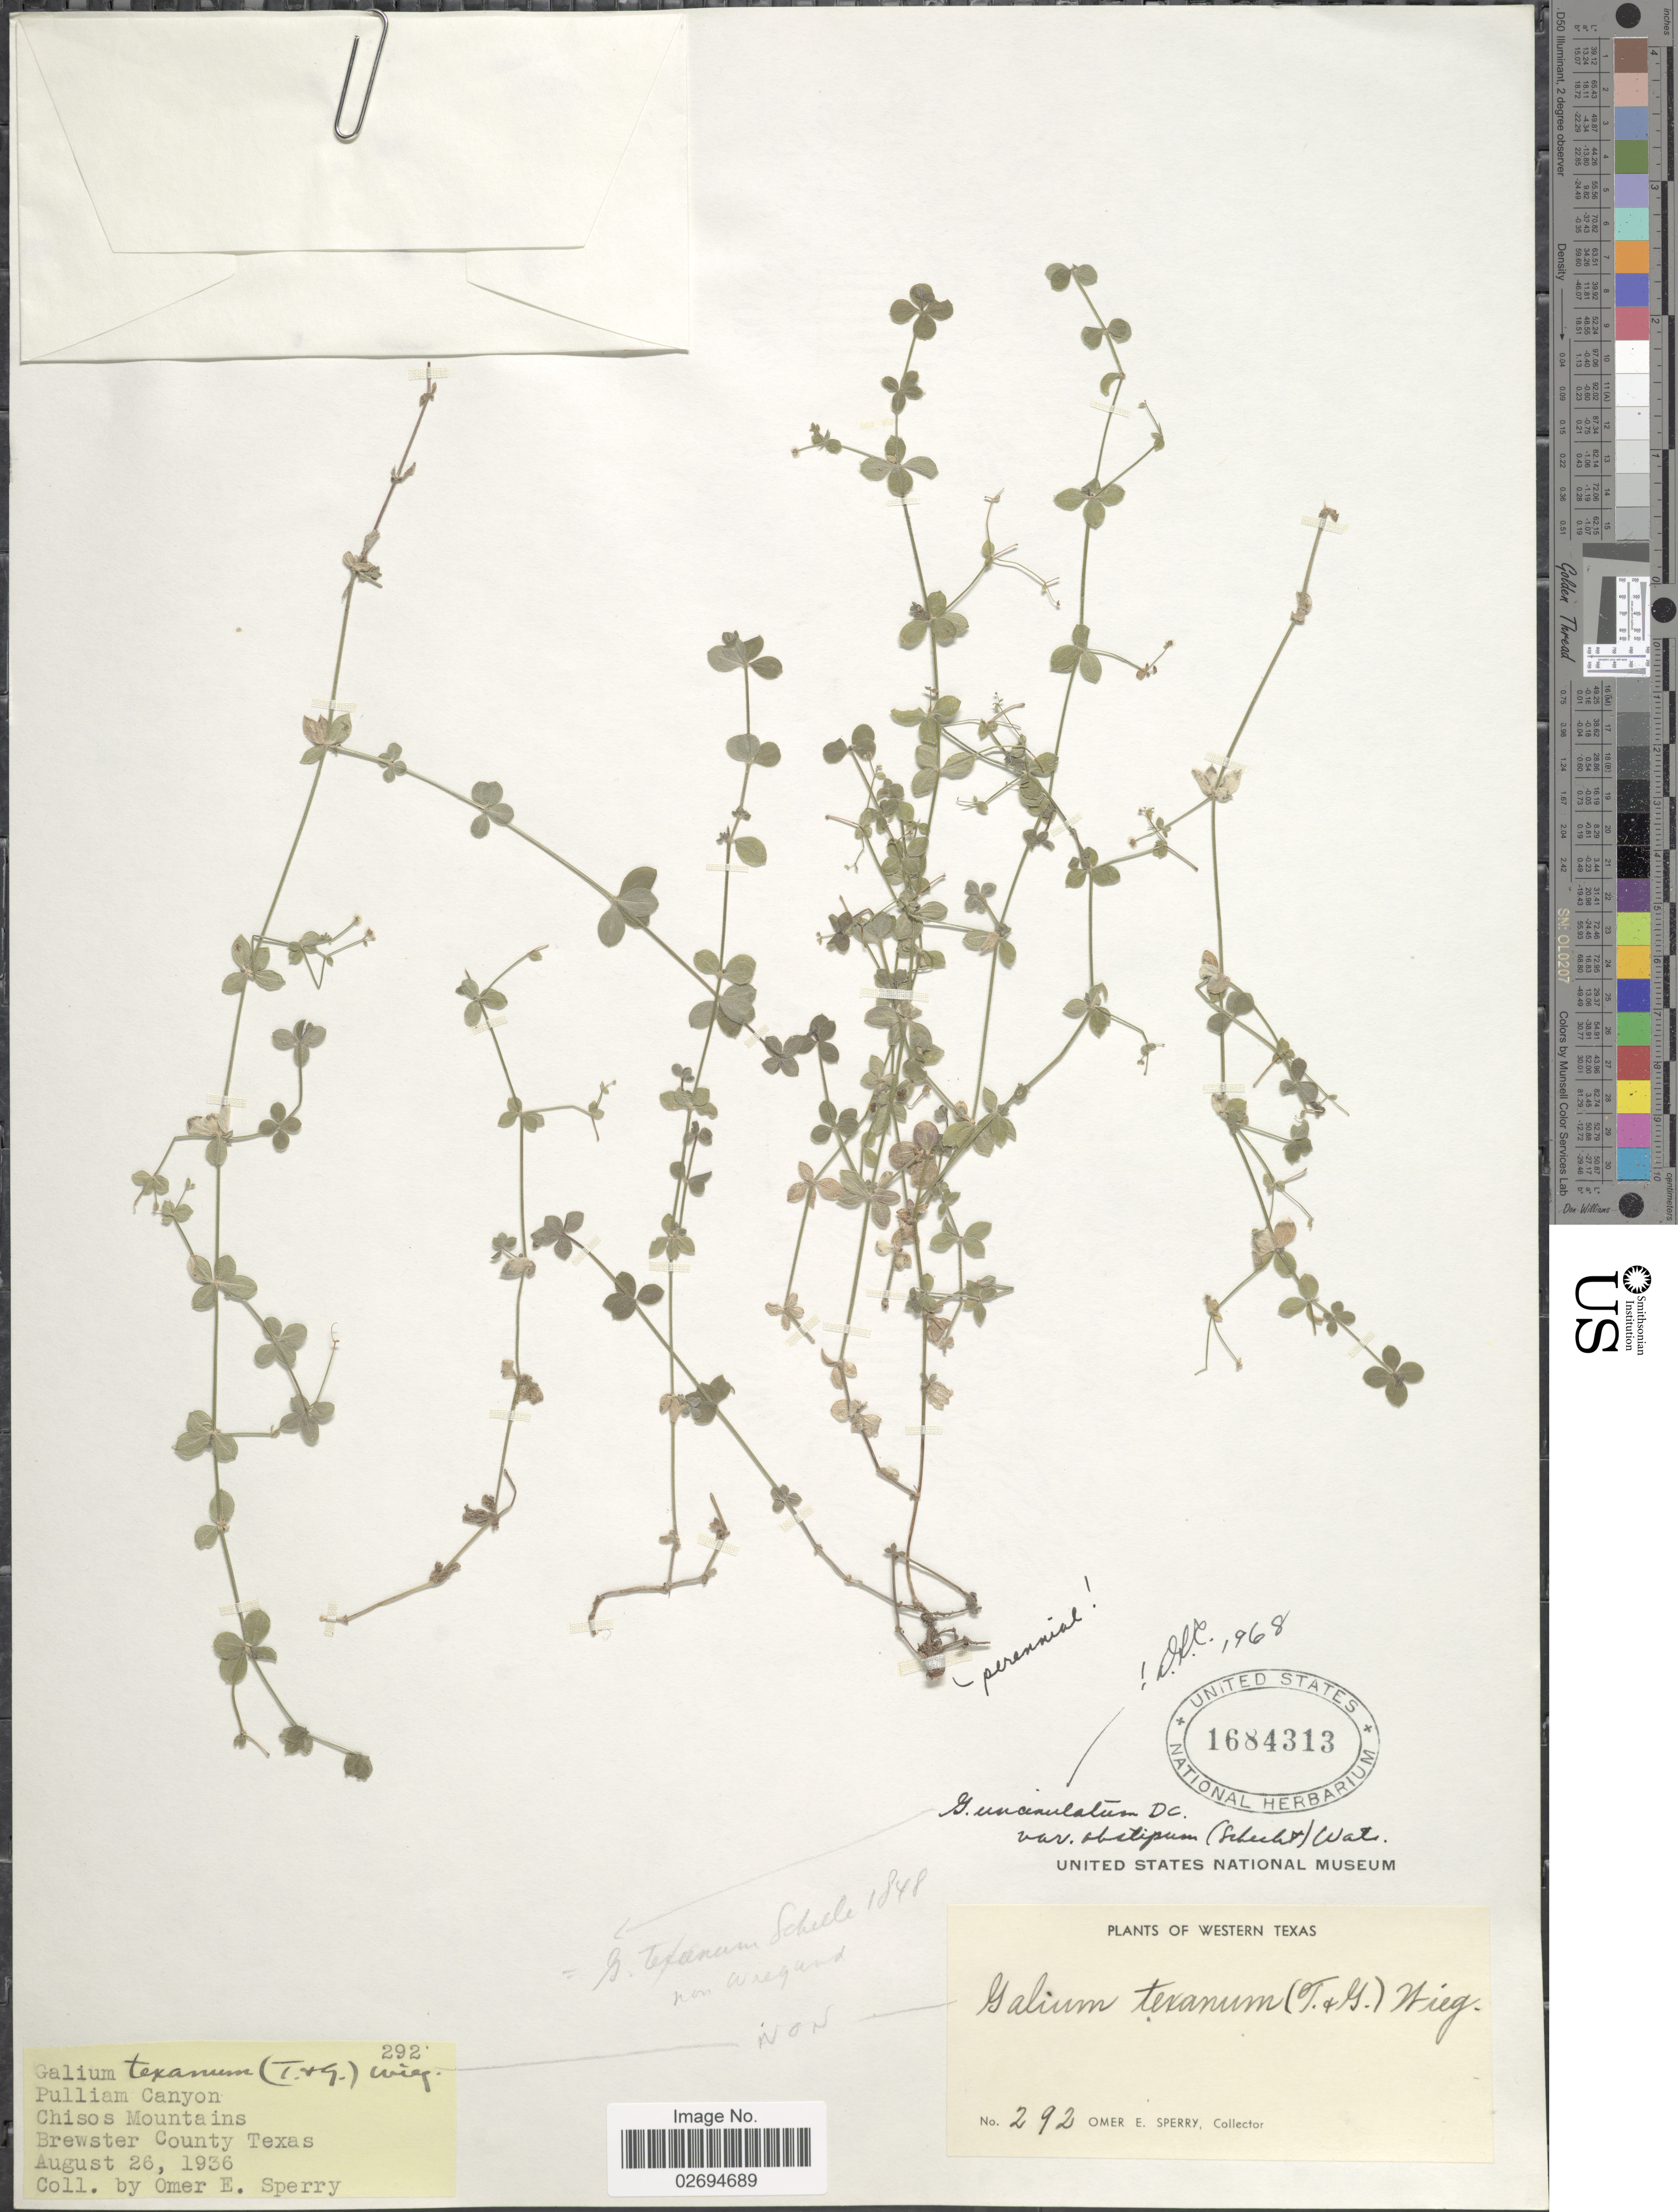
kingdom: Plantae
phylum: Tracheophyta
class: Magnoliopsida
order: Gentianales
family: Rubiaceae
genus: Galium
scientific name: Galium uncinulatum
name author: DC.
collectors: O. E. Sperry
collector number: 292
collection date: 1936-08-26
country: United States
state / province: Texas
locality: Western Texas, Pulliam Canyon, Chisos Mountains, Brewster County.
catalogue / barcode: US 1684313